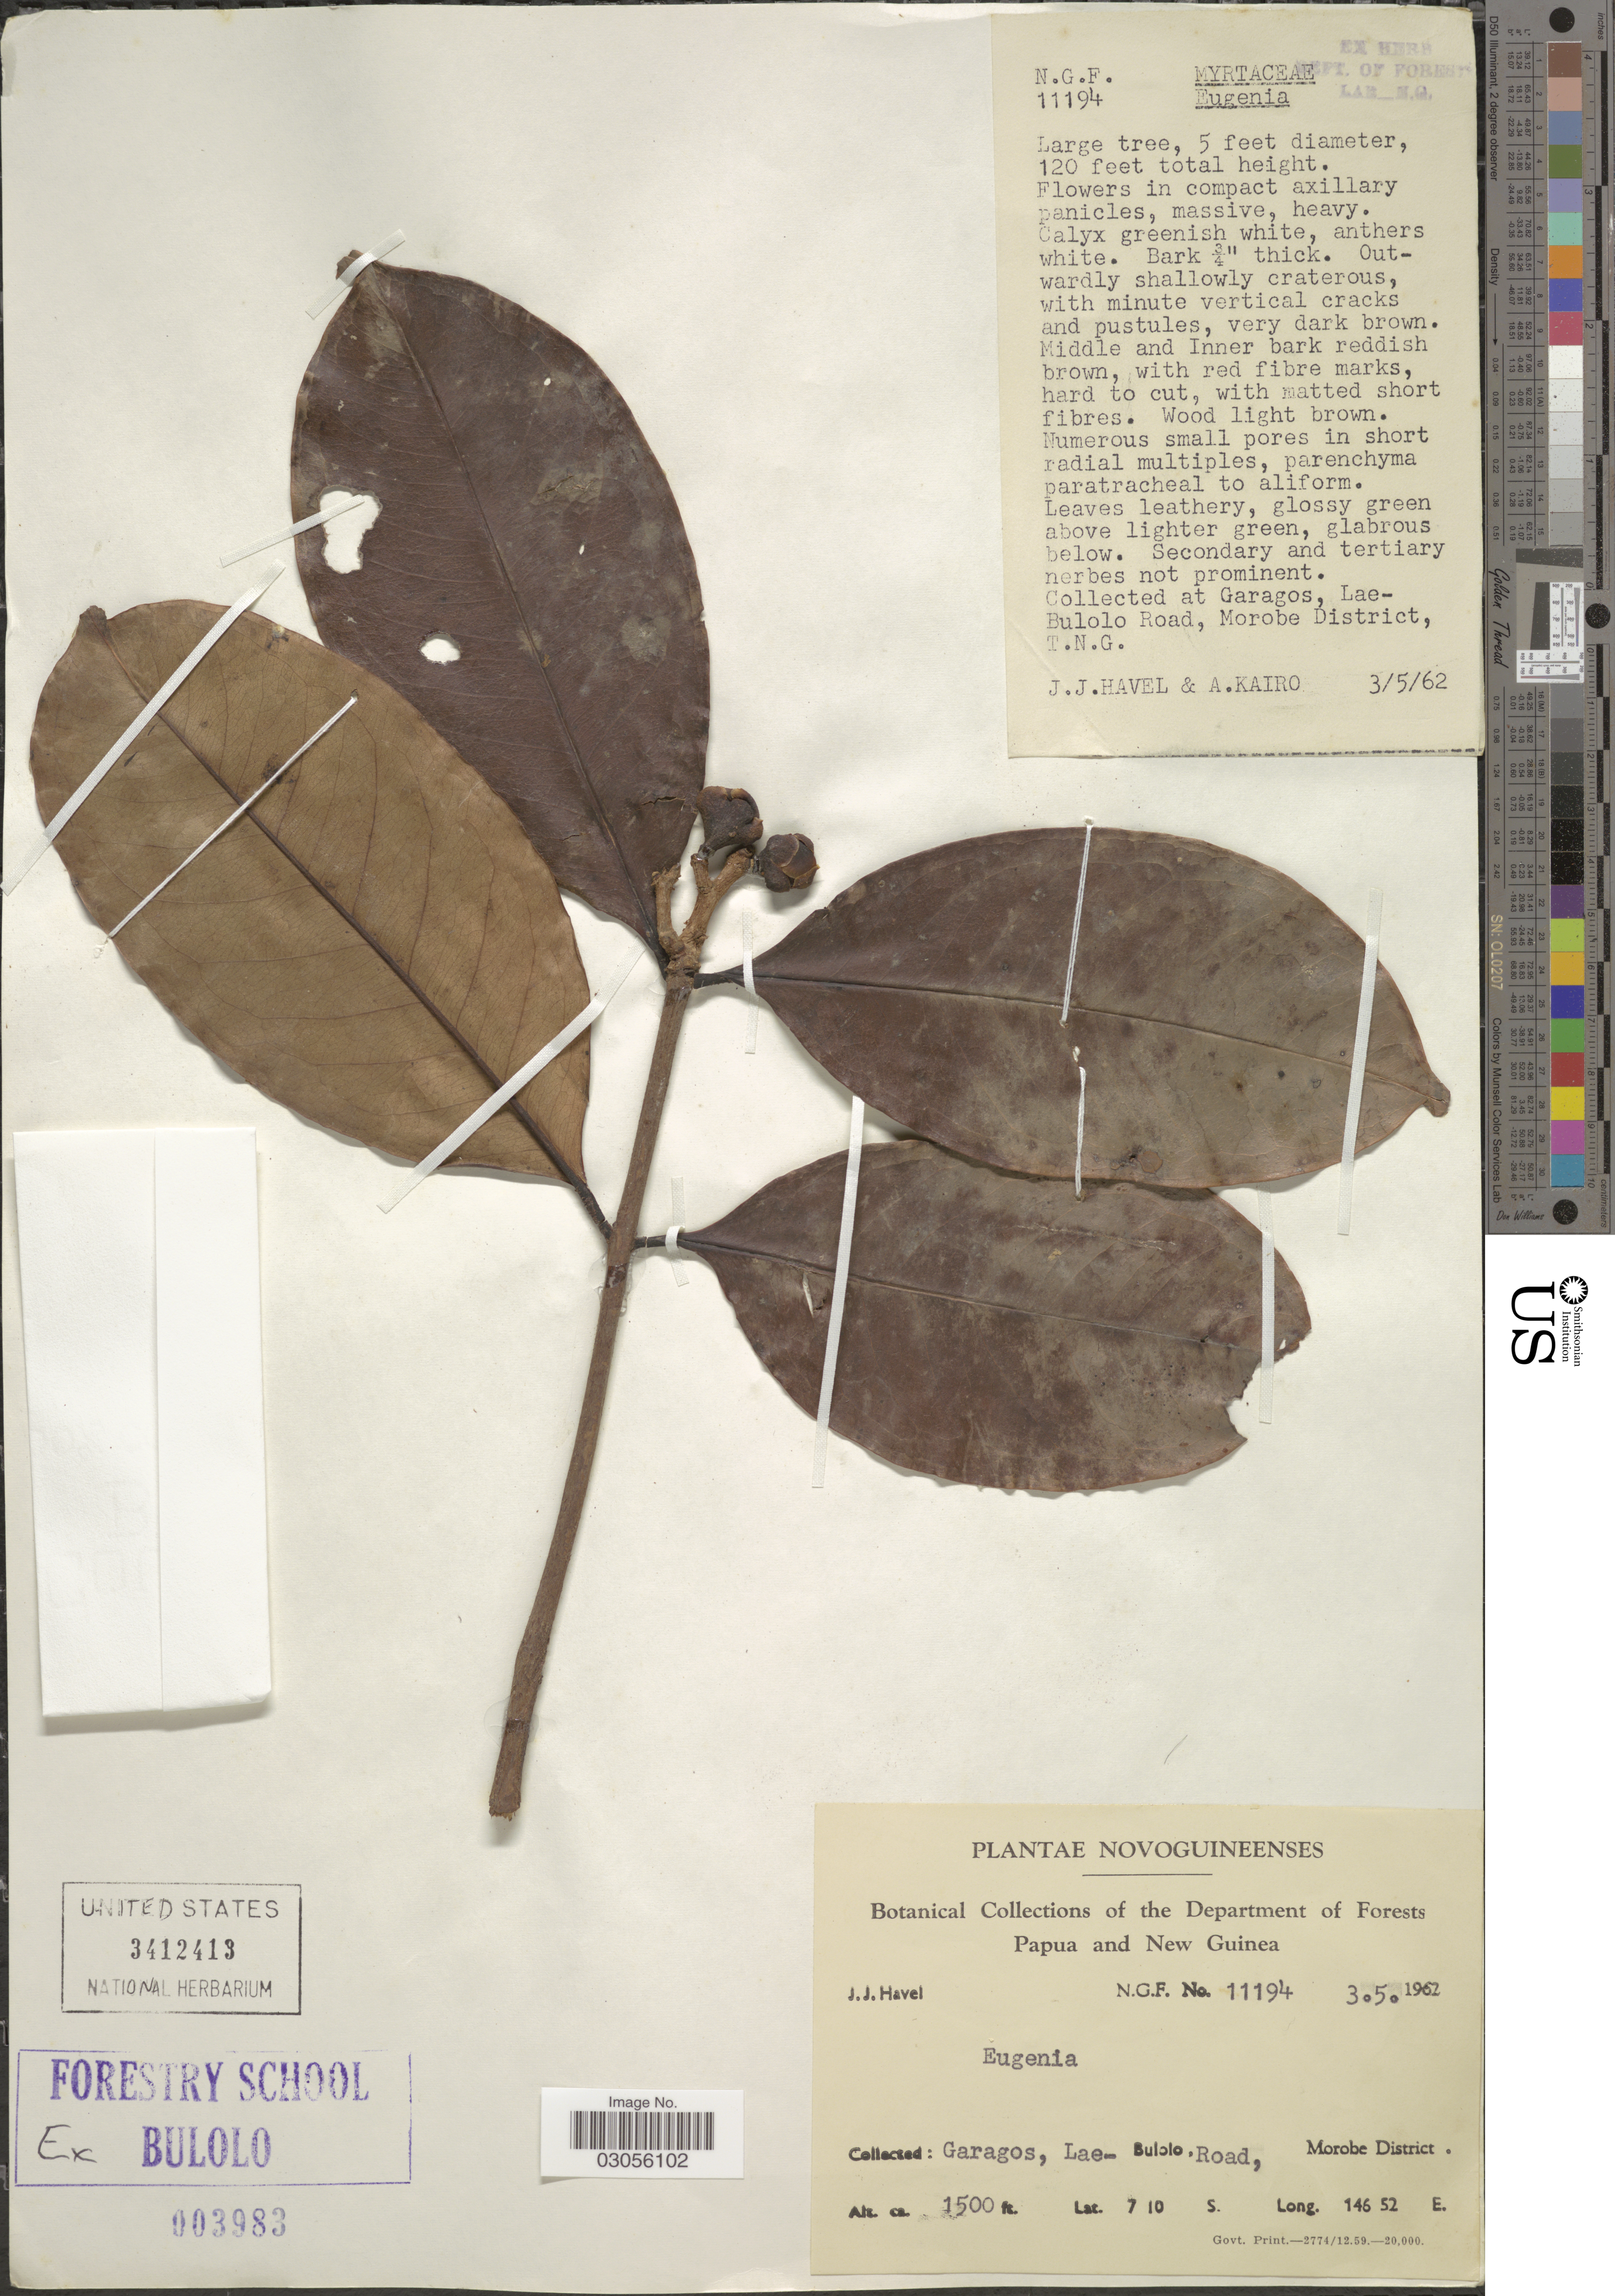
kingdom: Plantae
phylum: Tracheophyta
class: Magnoliopsida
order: Myrtales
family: Myrtaceae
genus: Syzygium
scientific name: Syzygium sp.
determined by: Strong, M. T., (US), Smithsonian Institution - National Museum of Natural History (UNITED STATES)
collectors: J. Havel & A. Kairo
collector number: N.G.F. 11194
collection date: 1962-05-03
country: Papua New Guinea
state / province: Morobe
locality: Garagos, Lae-Bulolo Road, Morobe District.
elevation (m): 457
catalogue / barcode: US 3412413